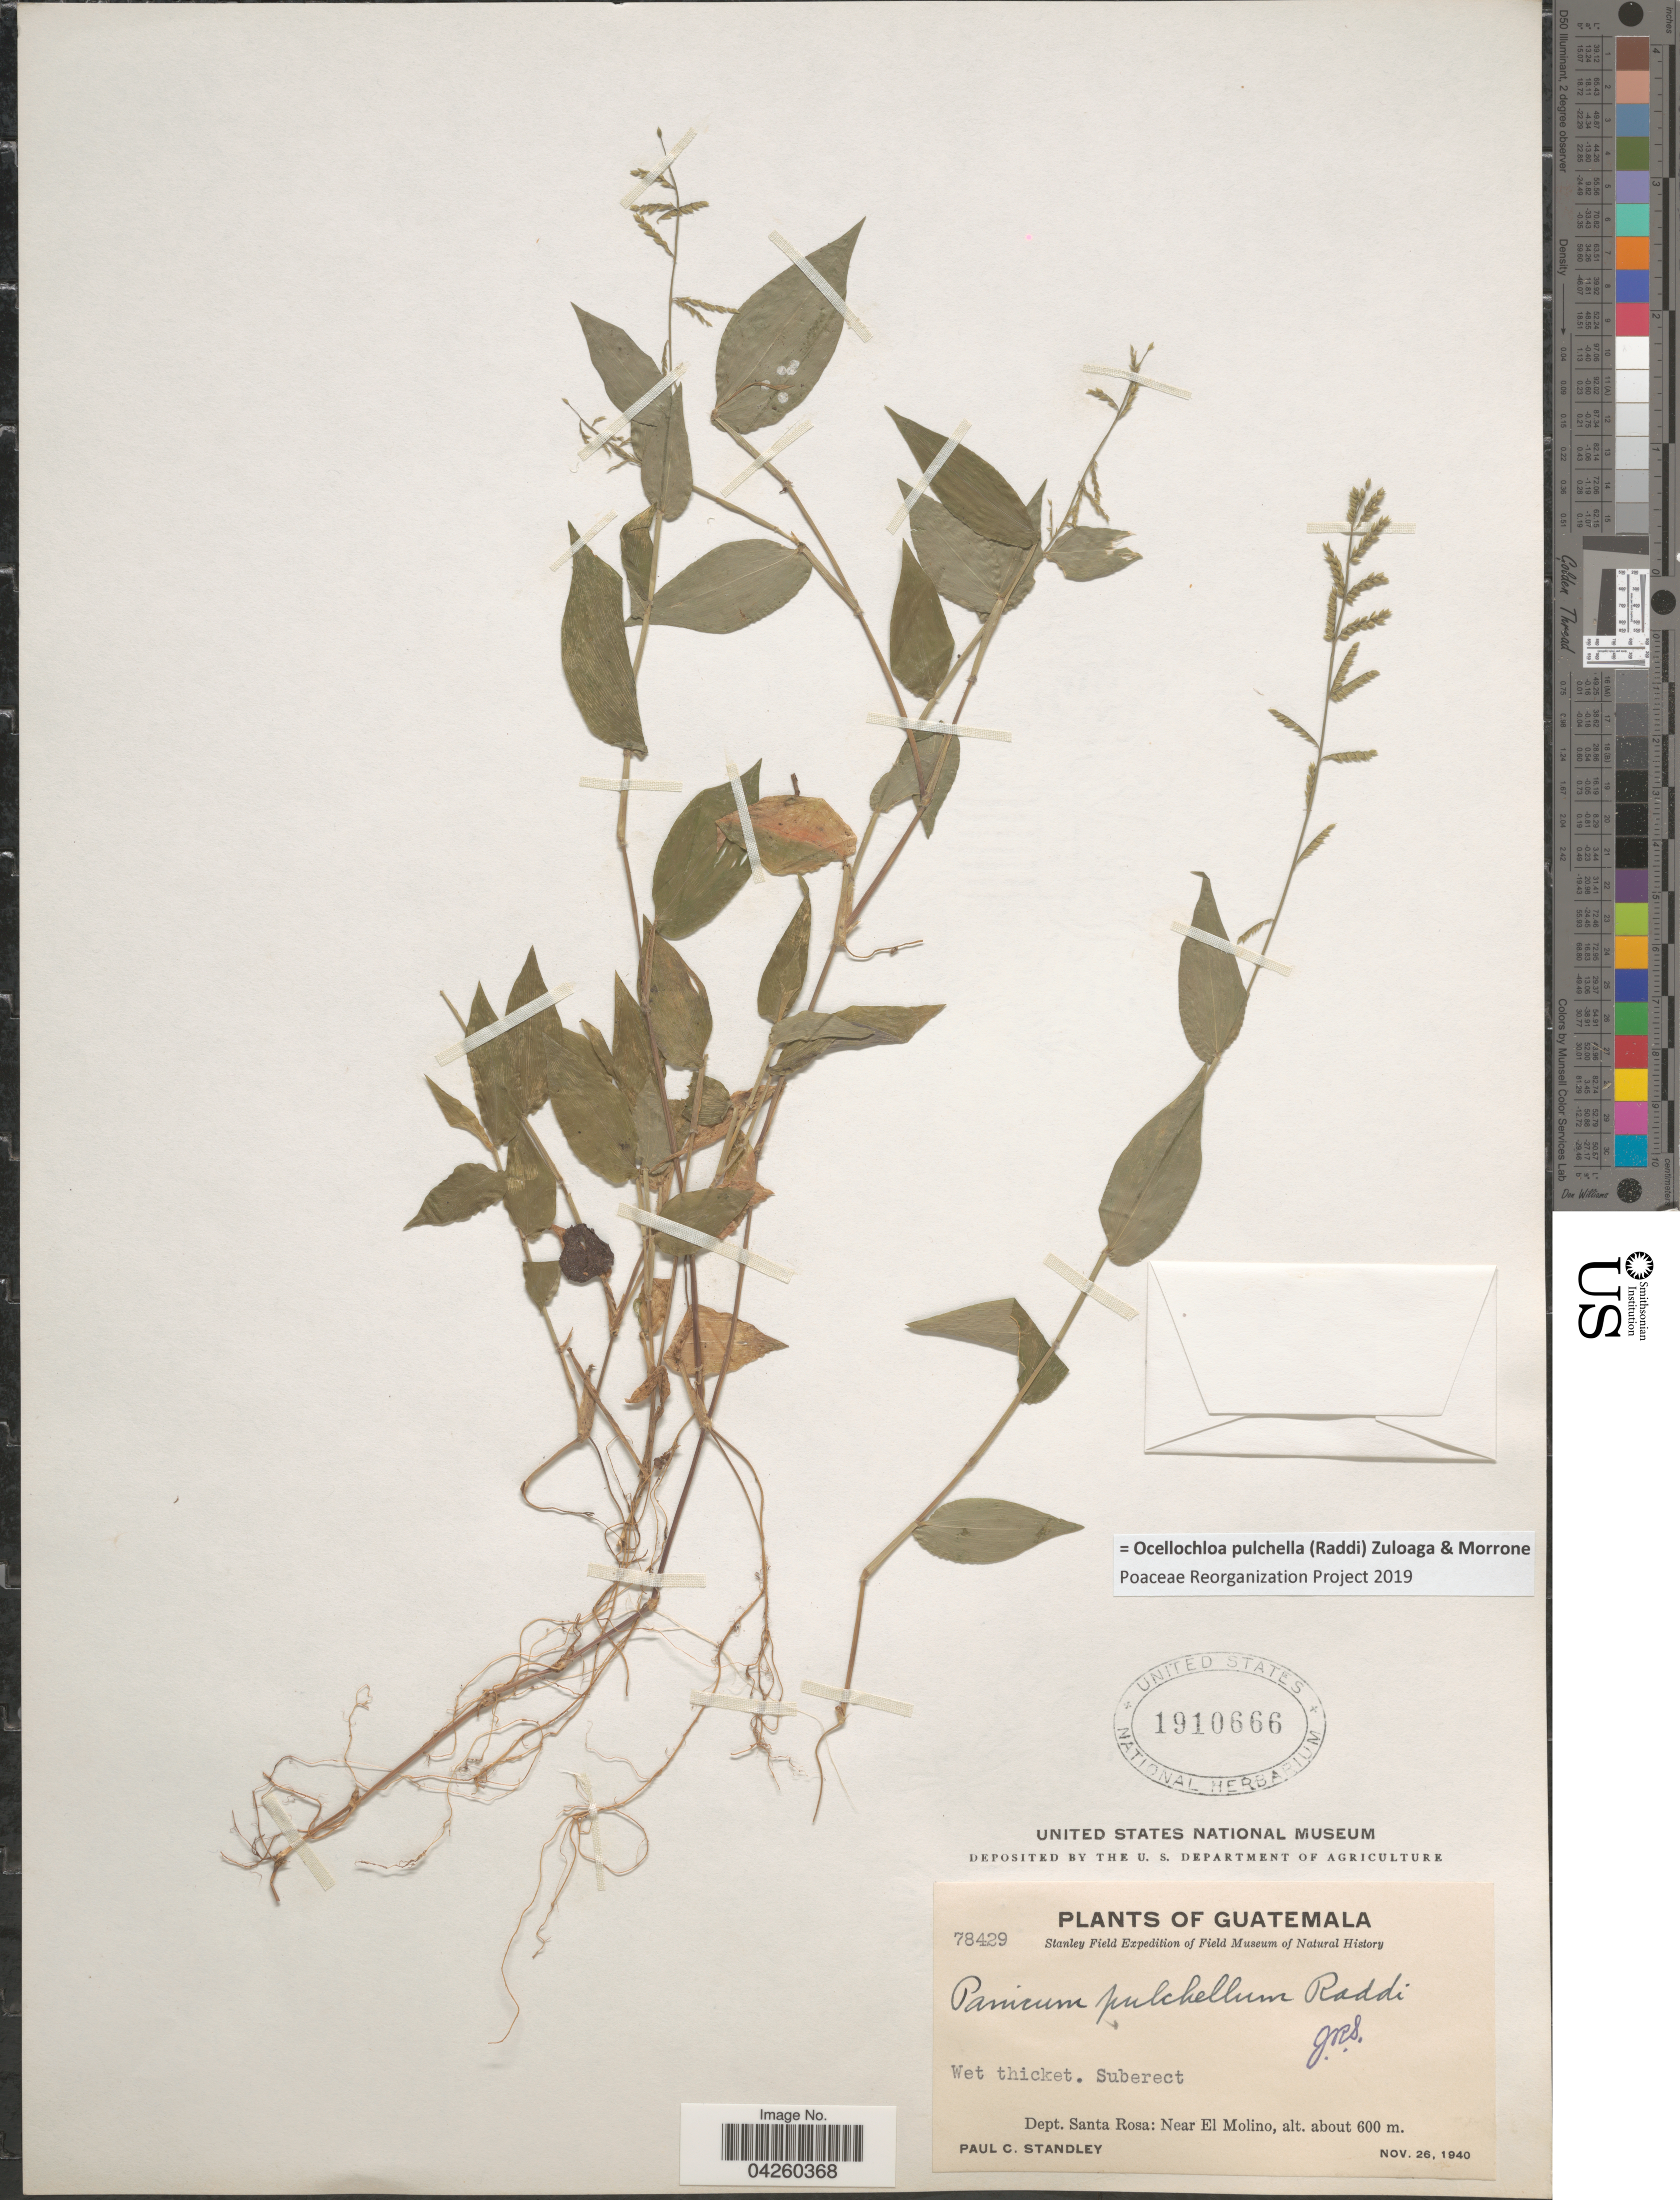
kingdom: Plantae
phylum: Tracheophyta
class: Liliopsida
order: Poales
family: Poaceae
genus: Ocellochloa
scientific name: Ocellochloa pulchella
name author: (Raddi) Zuloaga & Morrone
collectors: P. C. Standley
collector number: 78429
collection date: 1940-11-26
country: Guatemala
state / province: Santa Rosa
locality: Stanley Field Expedition. Dept. Santa Rosa: Near El Molino.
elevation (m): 600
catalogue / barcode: US 1910666